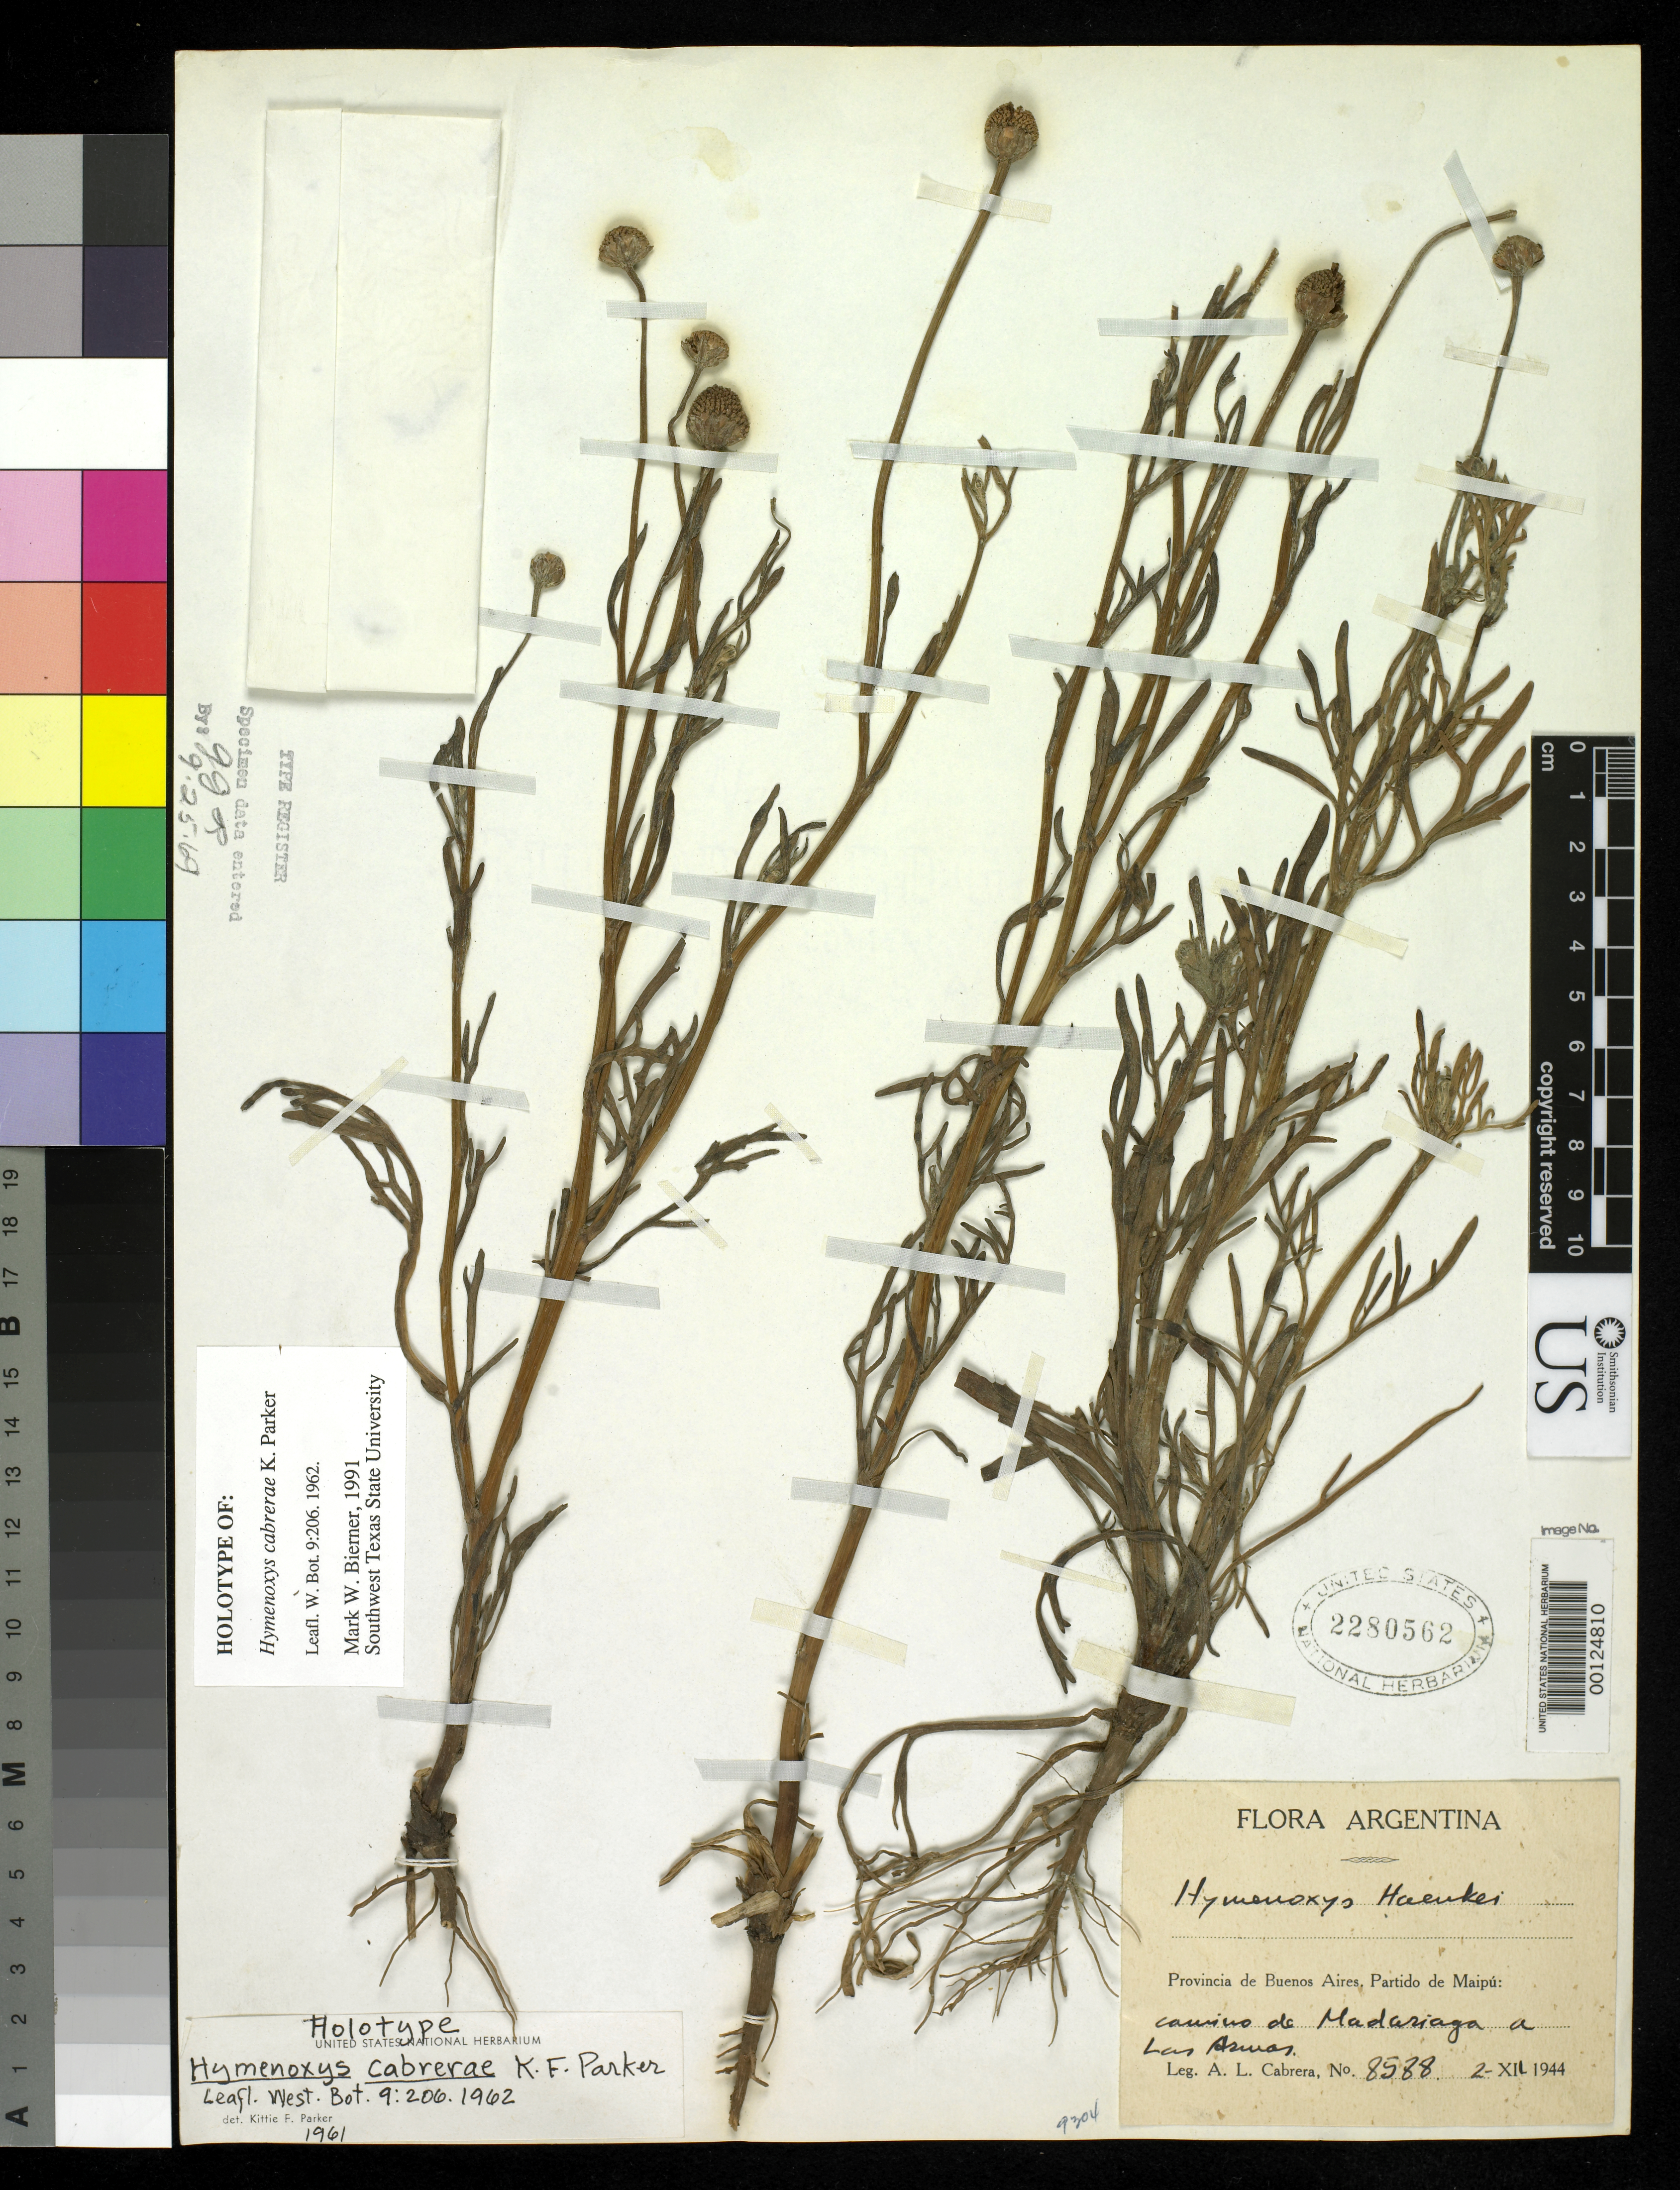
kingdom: Plantae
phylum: Tracheophyta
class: Magnoliopsida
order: Asterales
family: Asteraceae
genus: Hymenoxys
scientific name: Hymenoxys cabrerae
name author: K.F. Parker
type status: Holotype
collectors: A. L. Cabrera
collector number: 8588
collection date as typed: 02 Dec 1944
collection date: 1944-12-02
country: Argentina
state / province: Buenos Aires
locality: Maipu, road to Madariaga and Los Armas.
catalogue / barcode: US 2280562